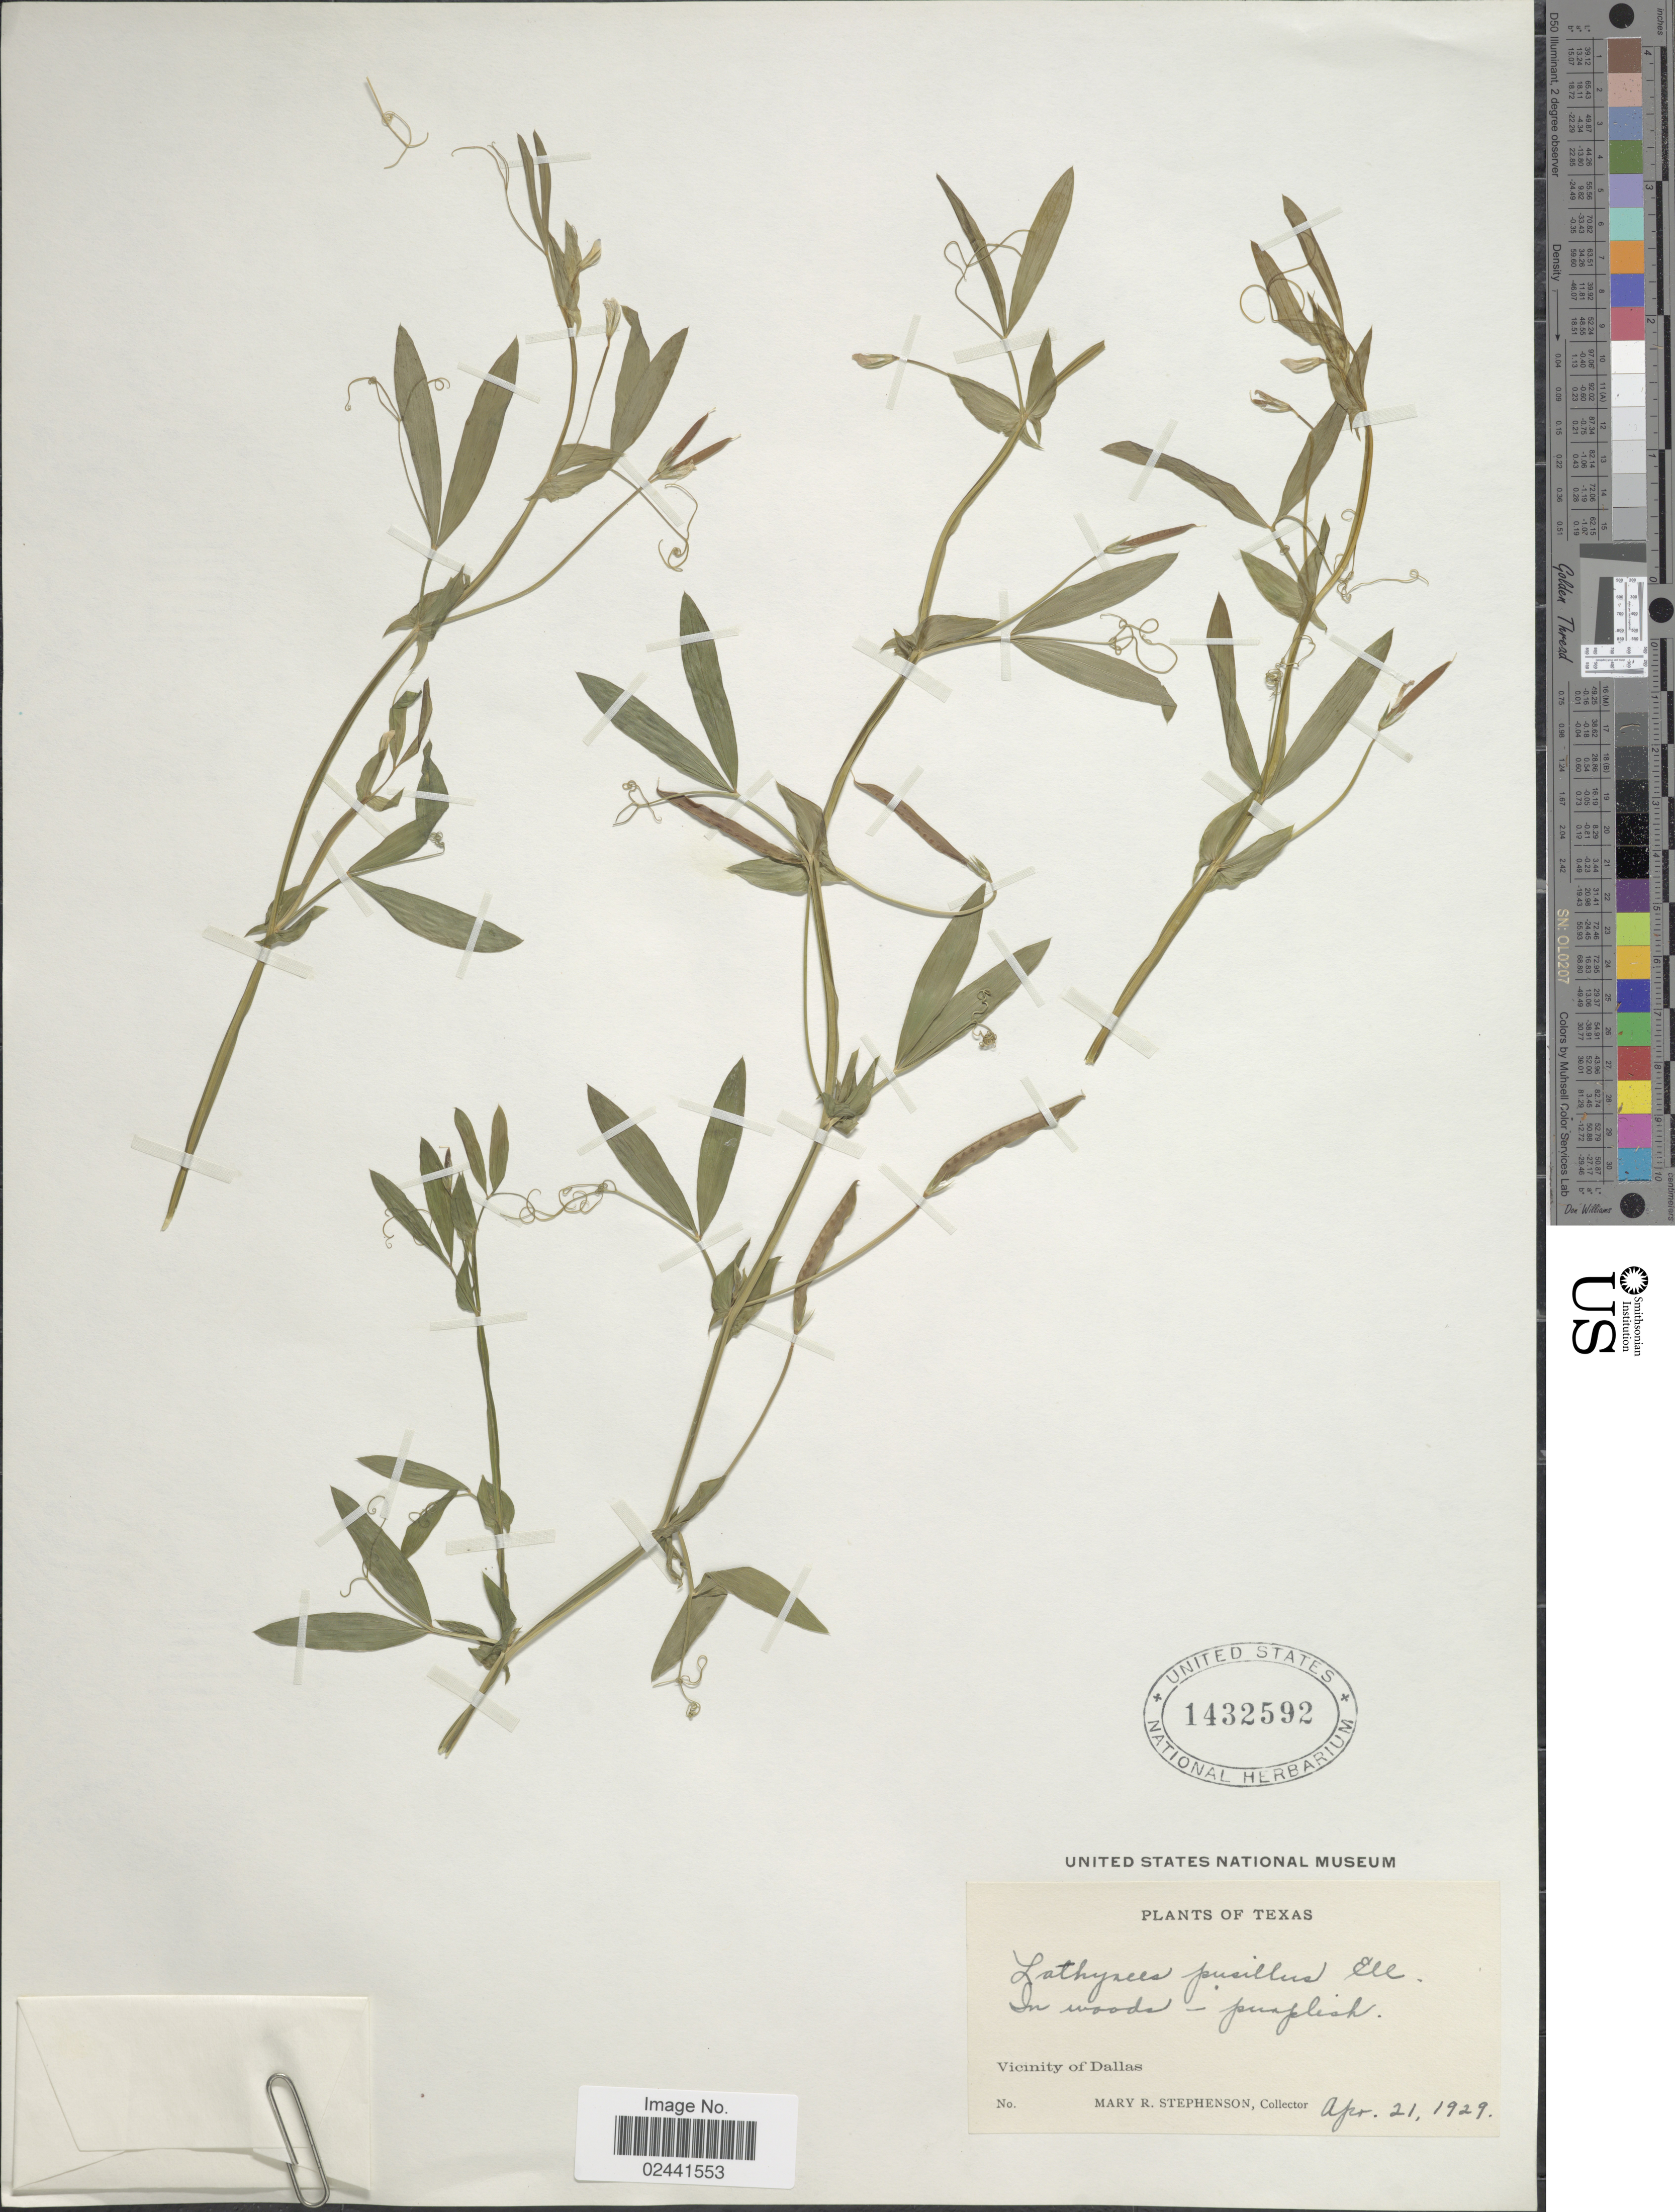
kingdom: Plantae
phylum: Tracheophyta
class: Magnoliopsida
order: Fabales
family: Fabaceae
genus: Lathyrus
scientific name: Lathyrus pusillus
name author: Elliott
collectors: M. Stephenson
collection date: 1929-04-21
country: United States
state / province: Texas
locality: In woods, Vicinity of Dallas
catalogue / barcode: US 1432592